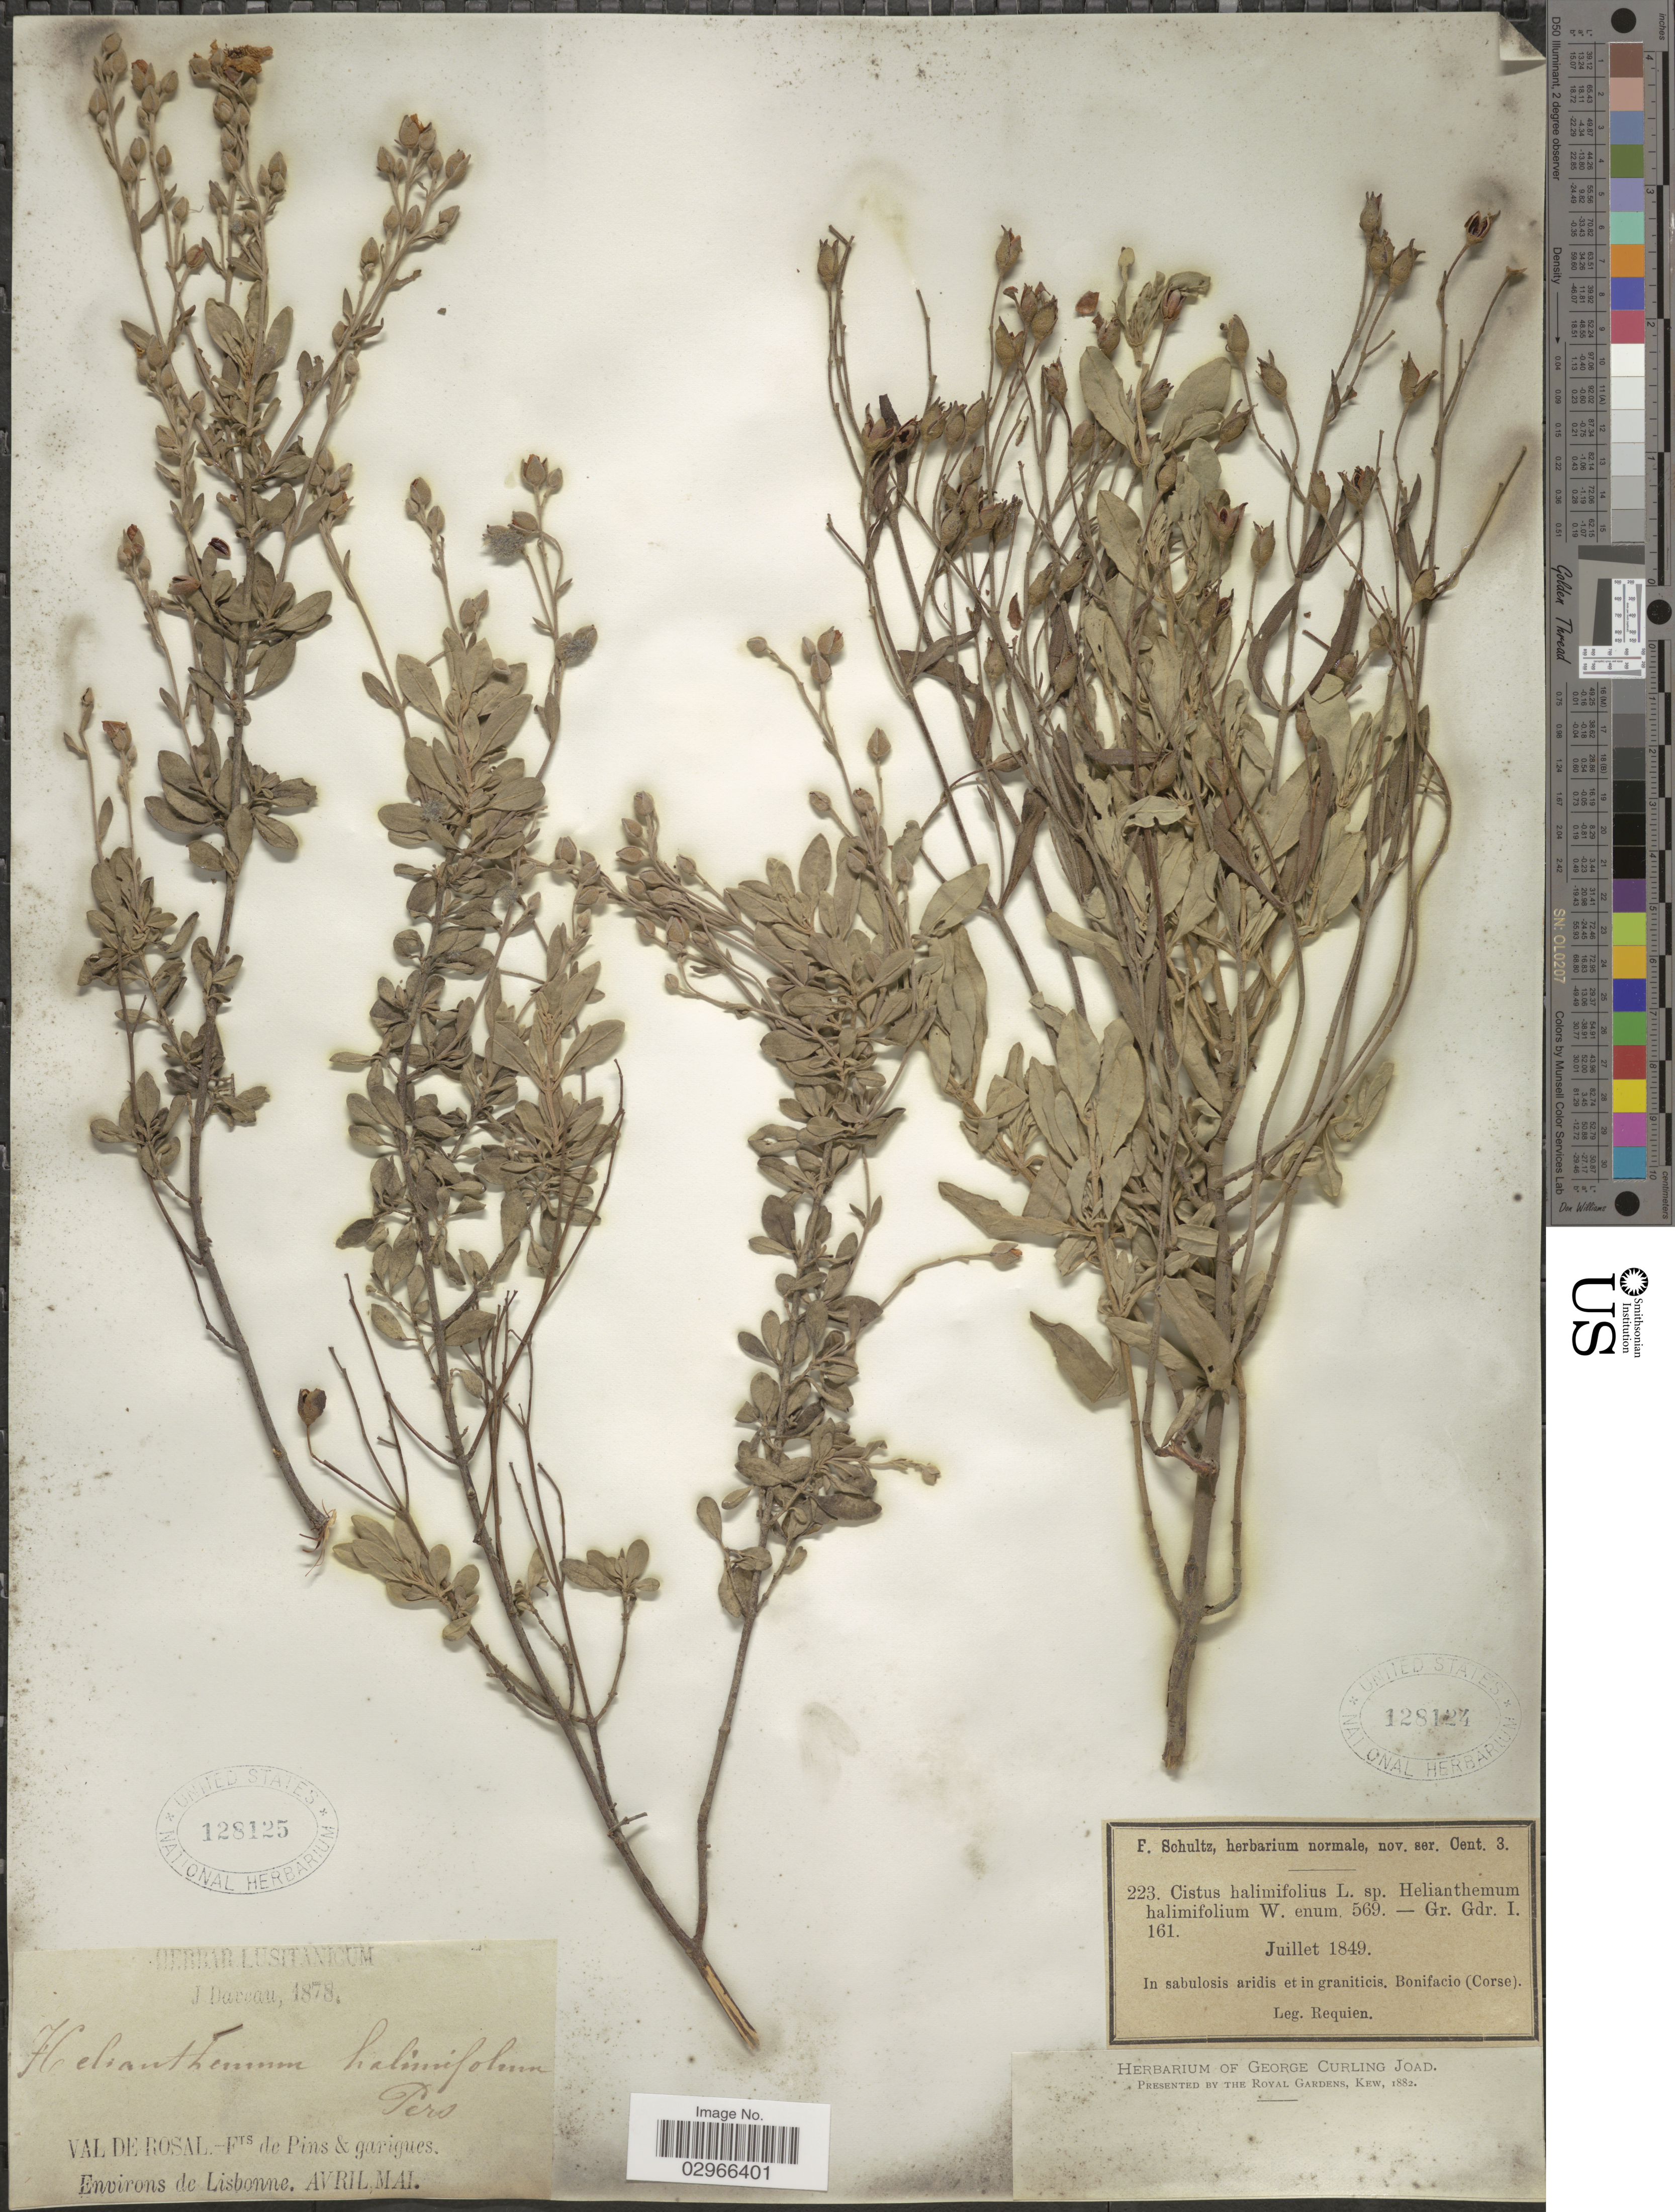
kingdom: Plantae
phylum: Tracheophyta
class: Magnoliopsida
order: Malvales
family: Cistaceae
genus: Halimium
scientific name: Halimium halimifolium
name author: (L.) Willk.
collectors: Requien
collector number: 223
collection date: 1849-07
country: France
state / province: Corsica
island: Corse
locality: Bonifacio (Corse).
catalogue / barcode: US 128124-2